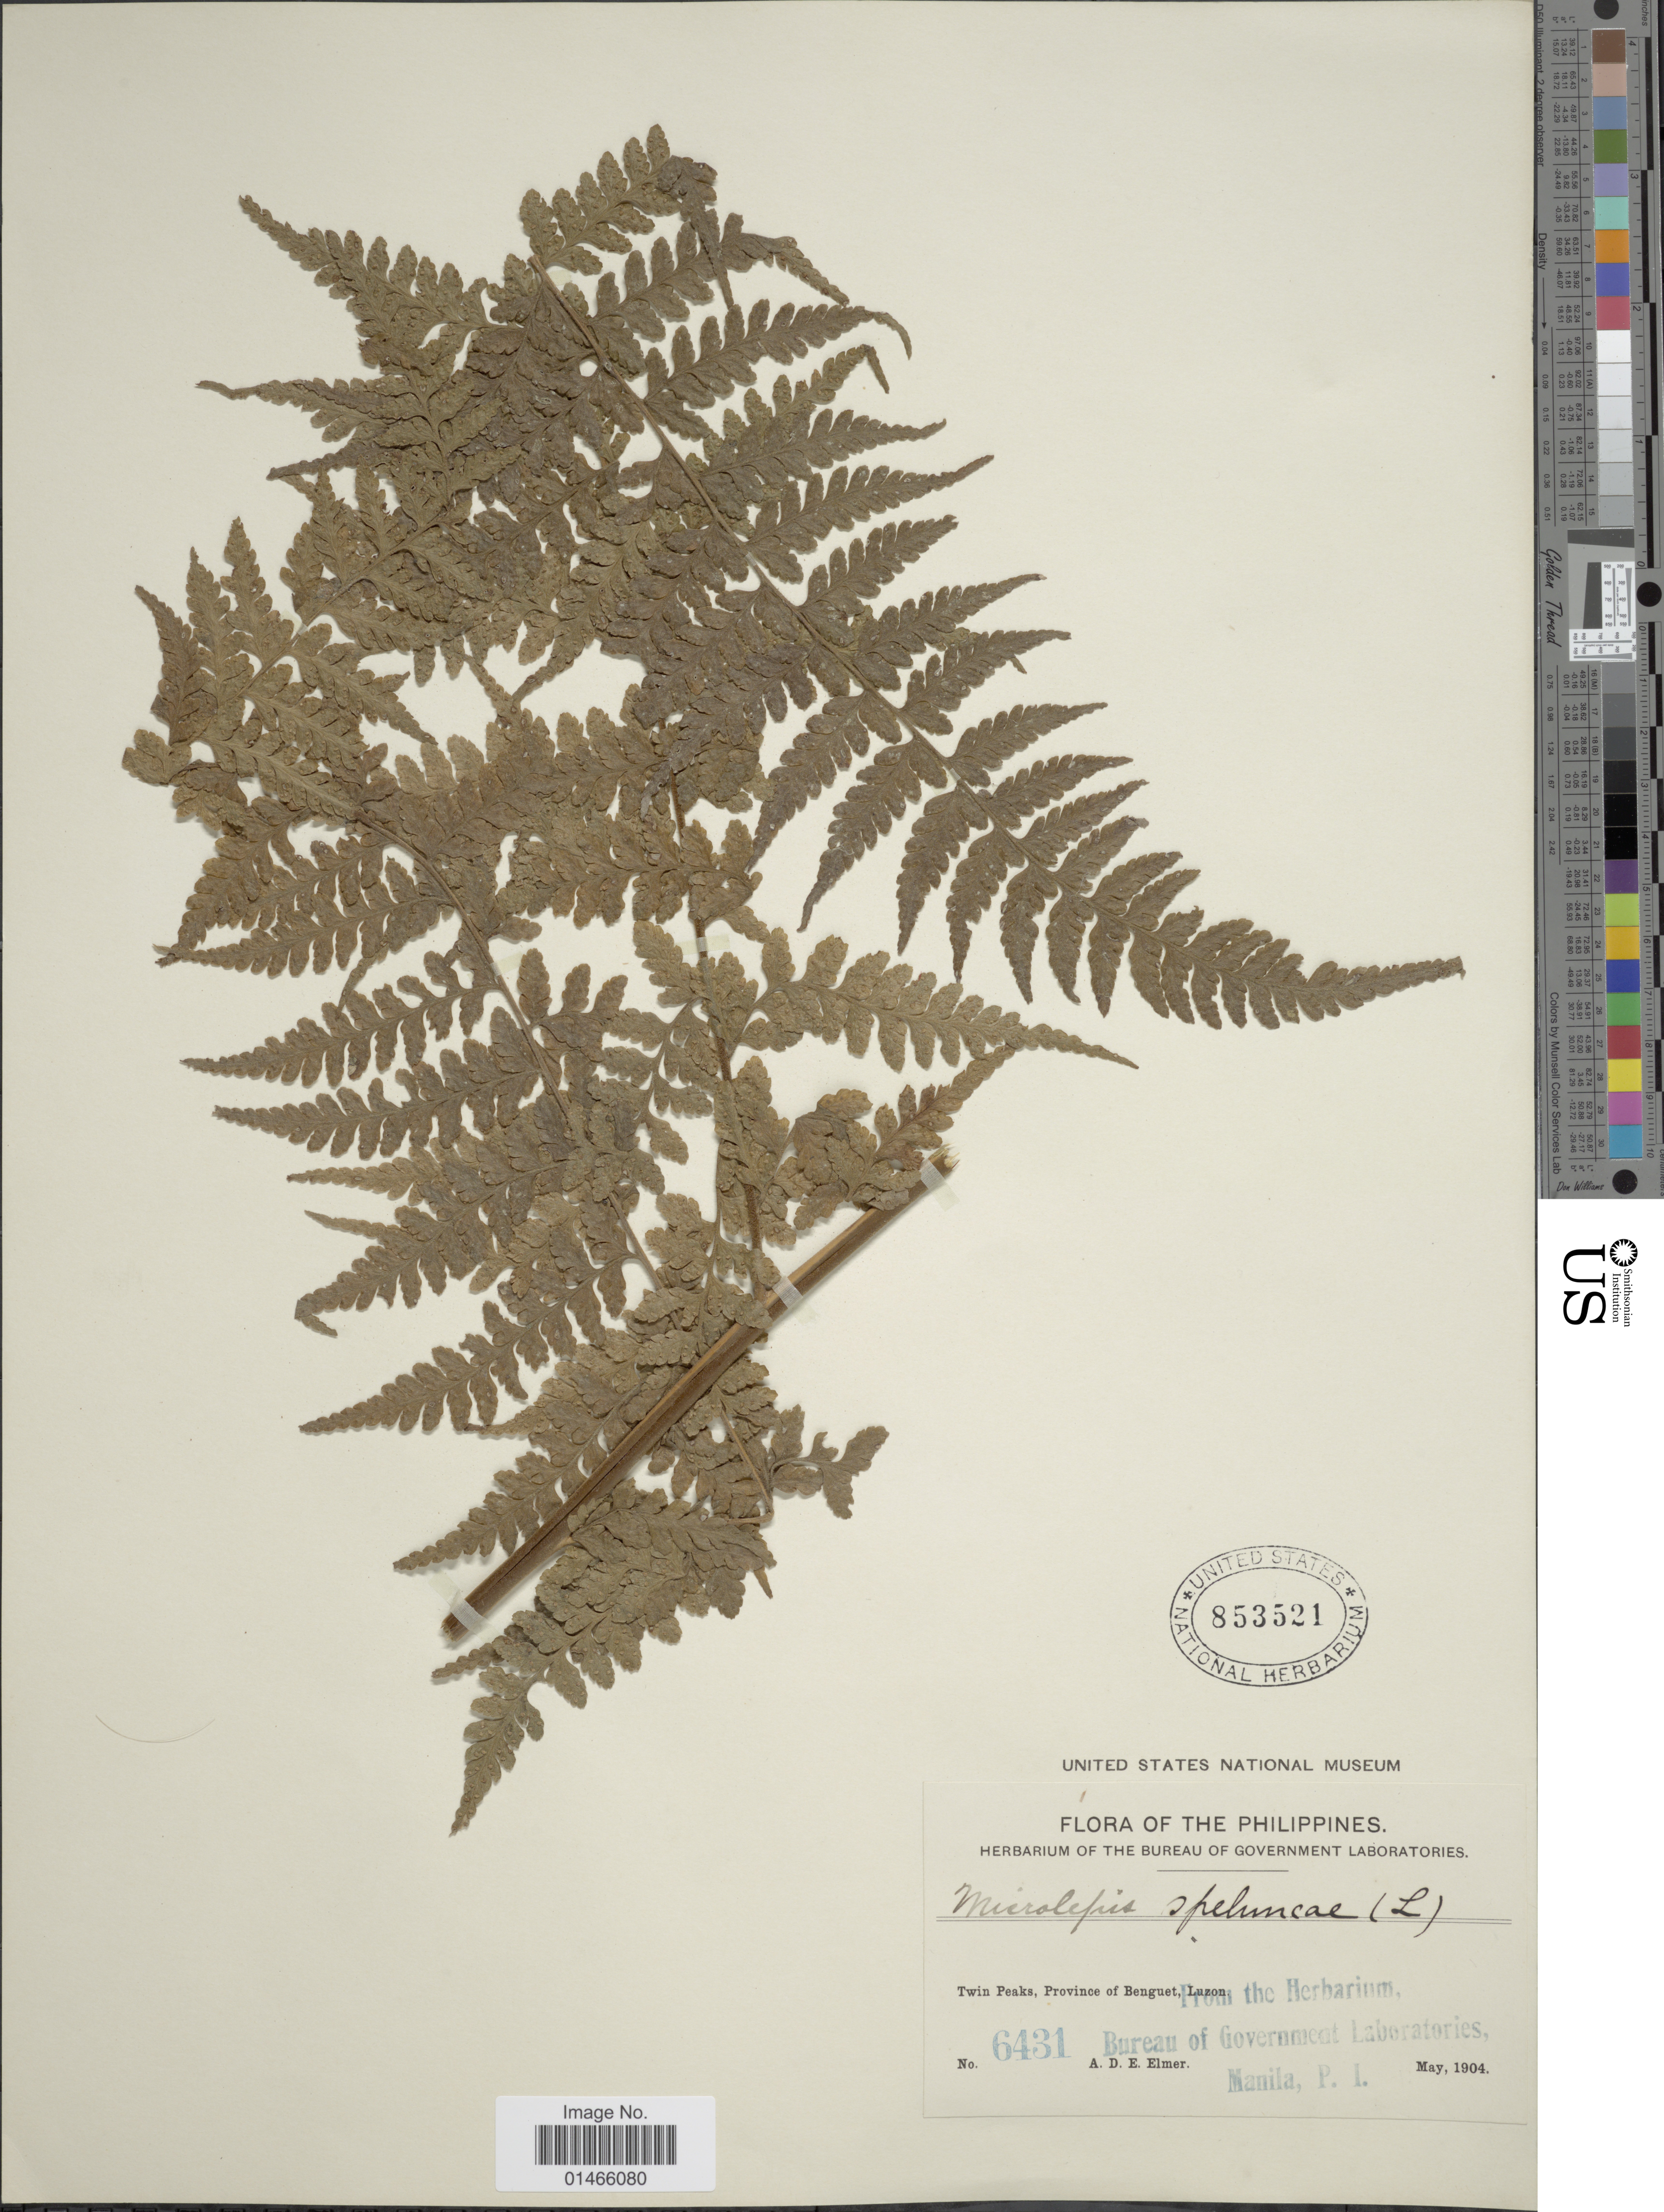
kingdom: Plantae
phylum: Tracheophyta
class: Polypodiopsida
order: Polypodiales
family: Dennstaedtiaceae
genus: Microlepia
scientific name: Microlepia speluncae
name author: (L.) T. Moore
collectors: A. D. E. Elmer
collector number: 6431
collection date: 1904-05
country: Philippines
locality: Twin Peaks, Province of Benguet, Luzon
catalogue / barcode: US 853521